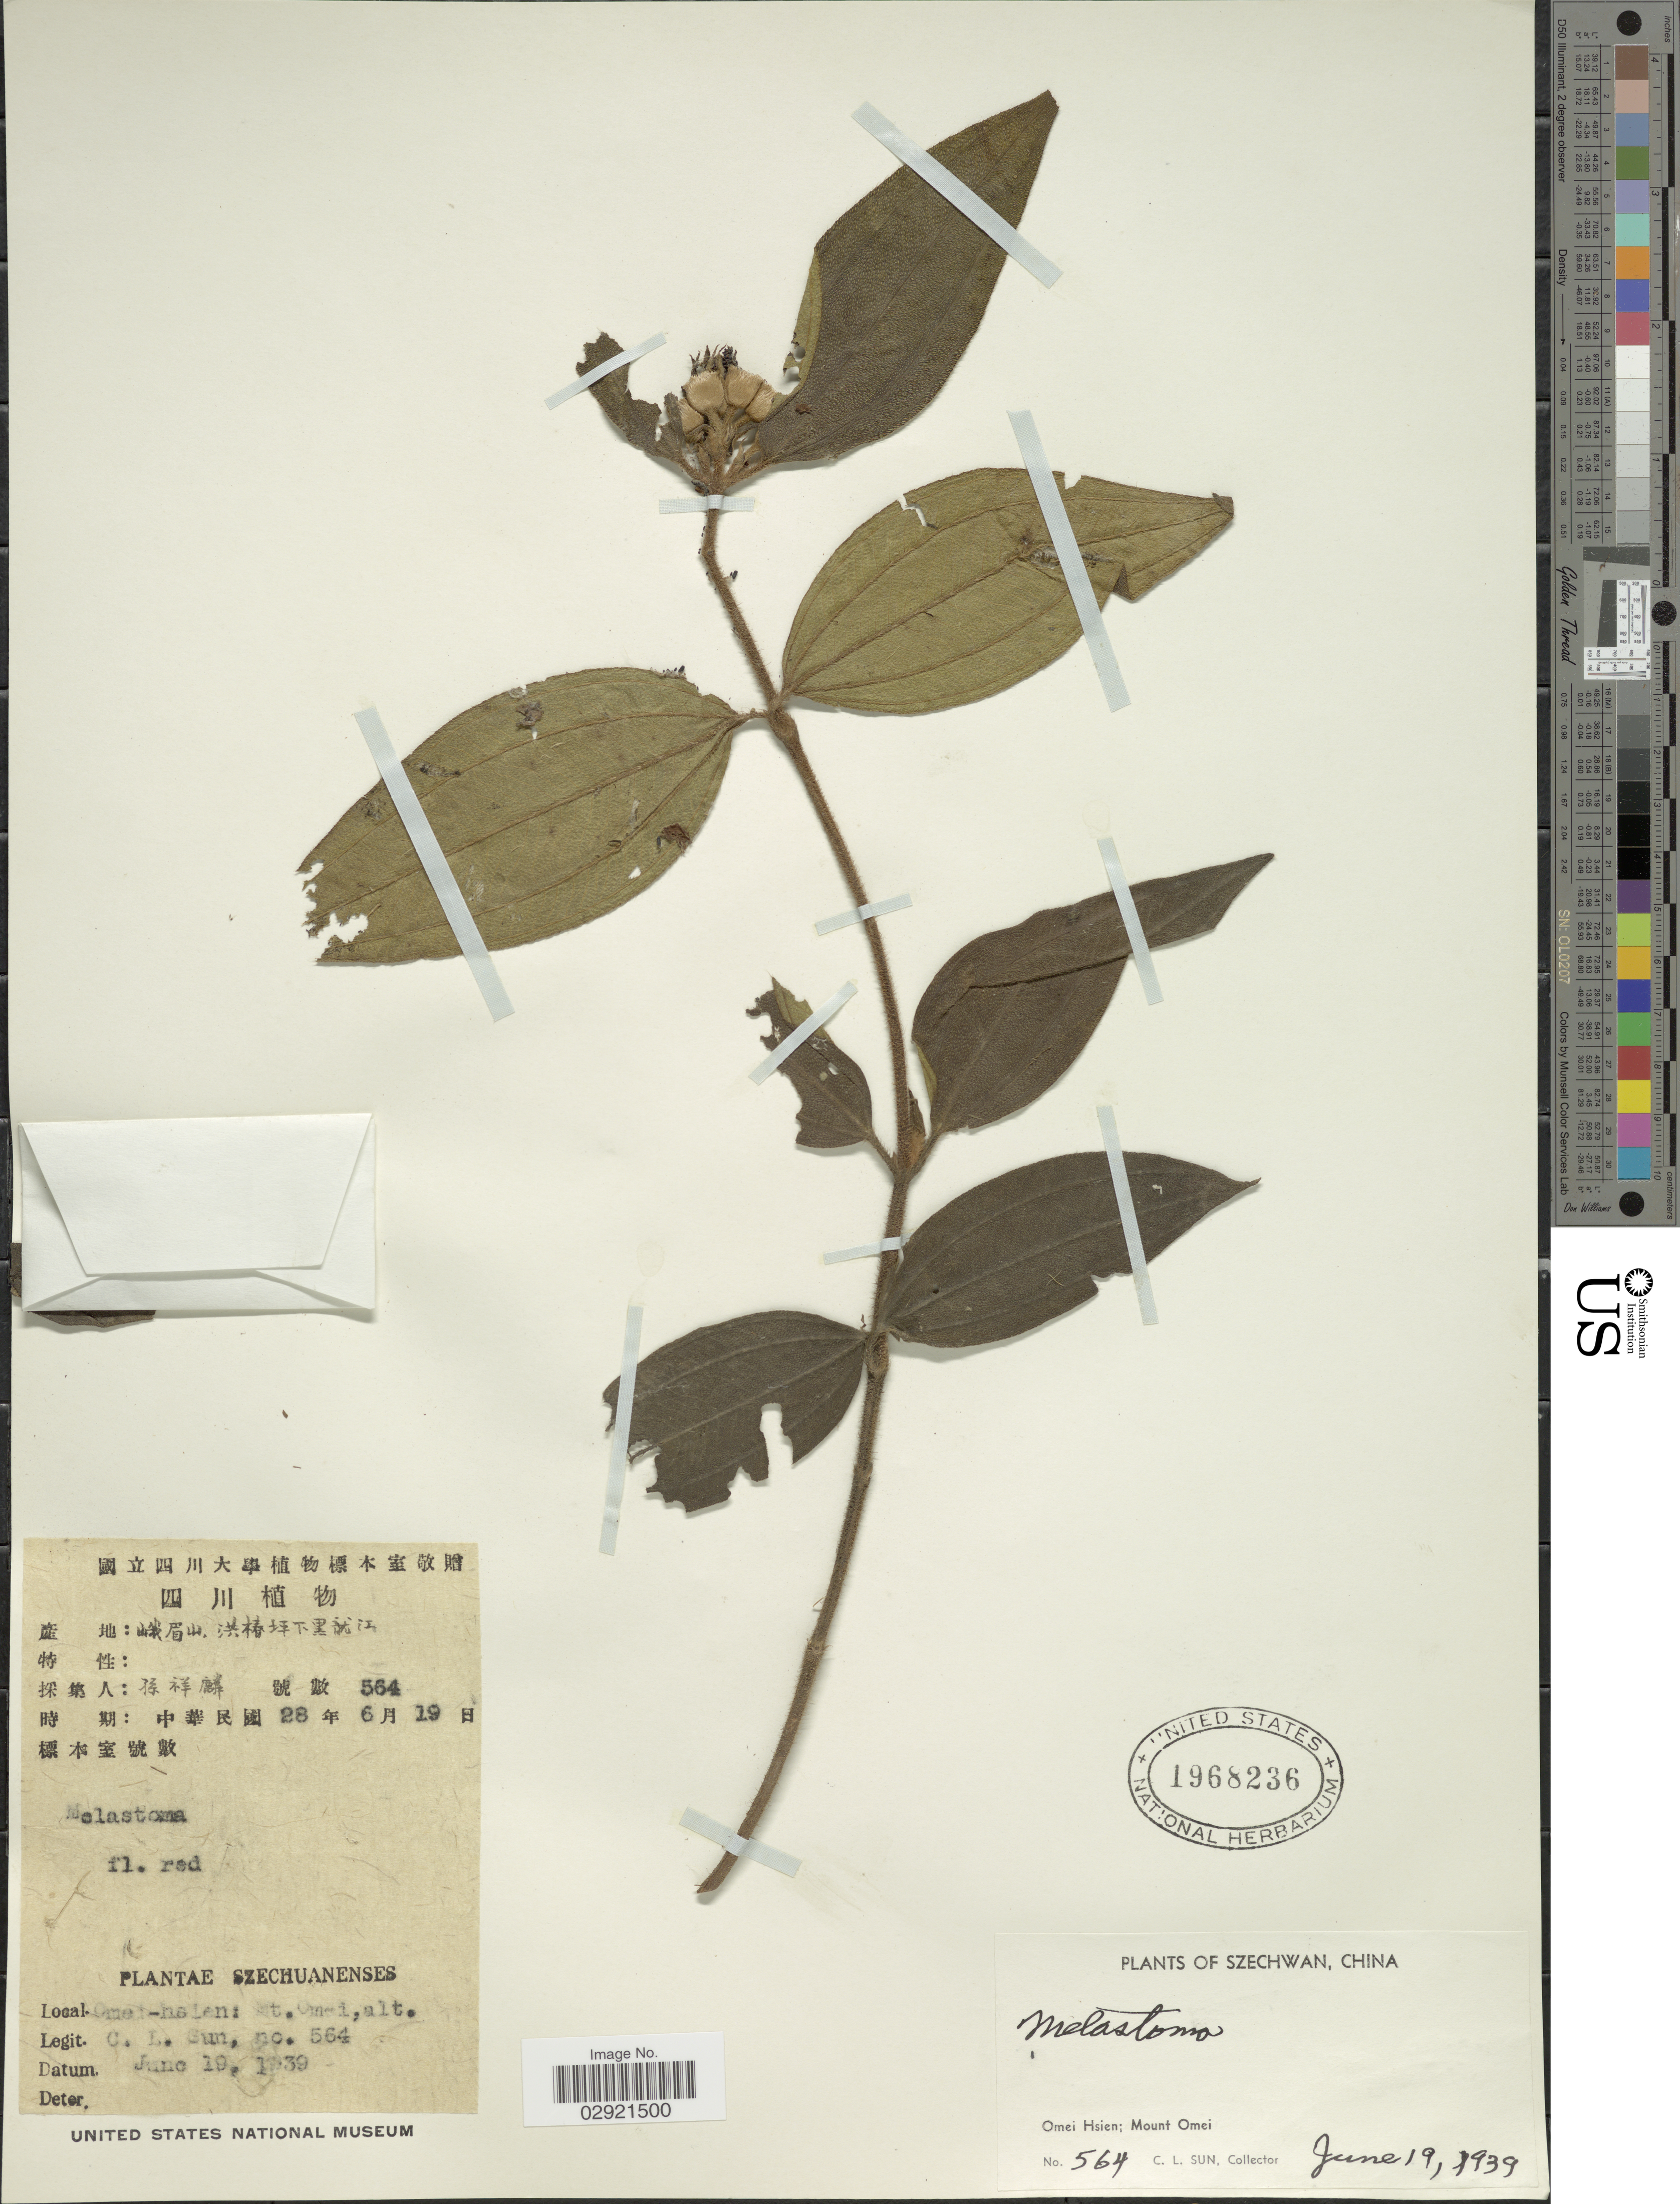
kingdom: Plantae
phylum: Tracheophyta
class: Magnoliopsida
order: Myrtales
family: Melastomataceae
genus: Melastoma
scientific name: Melastoma sp.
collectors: C. Sun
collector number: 564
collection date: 1939-06-19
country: China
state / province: Sichuan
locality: Szechwan. Omei Hsien: Mount Omei.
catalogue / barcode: US 1968236